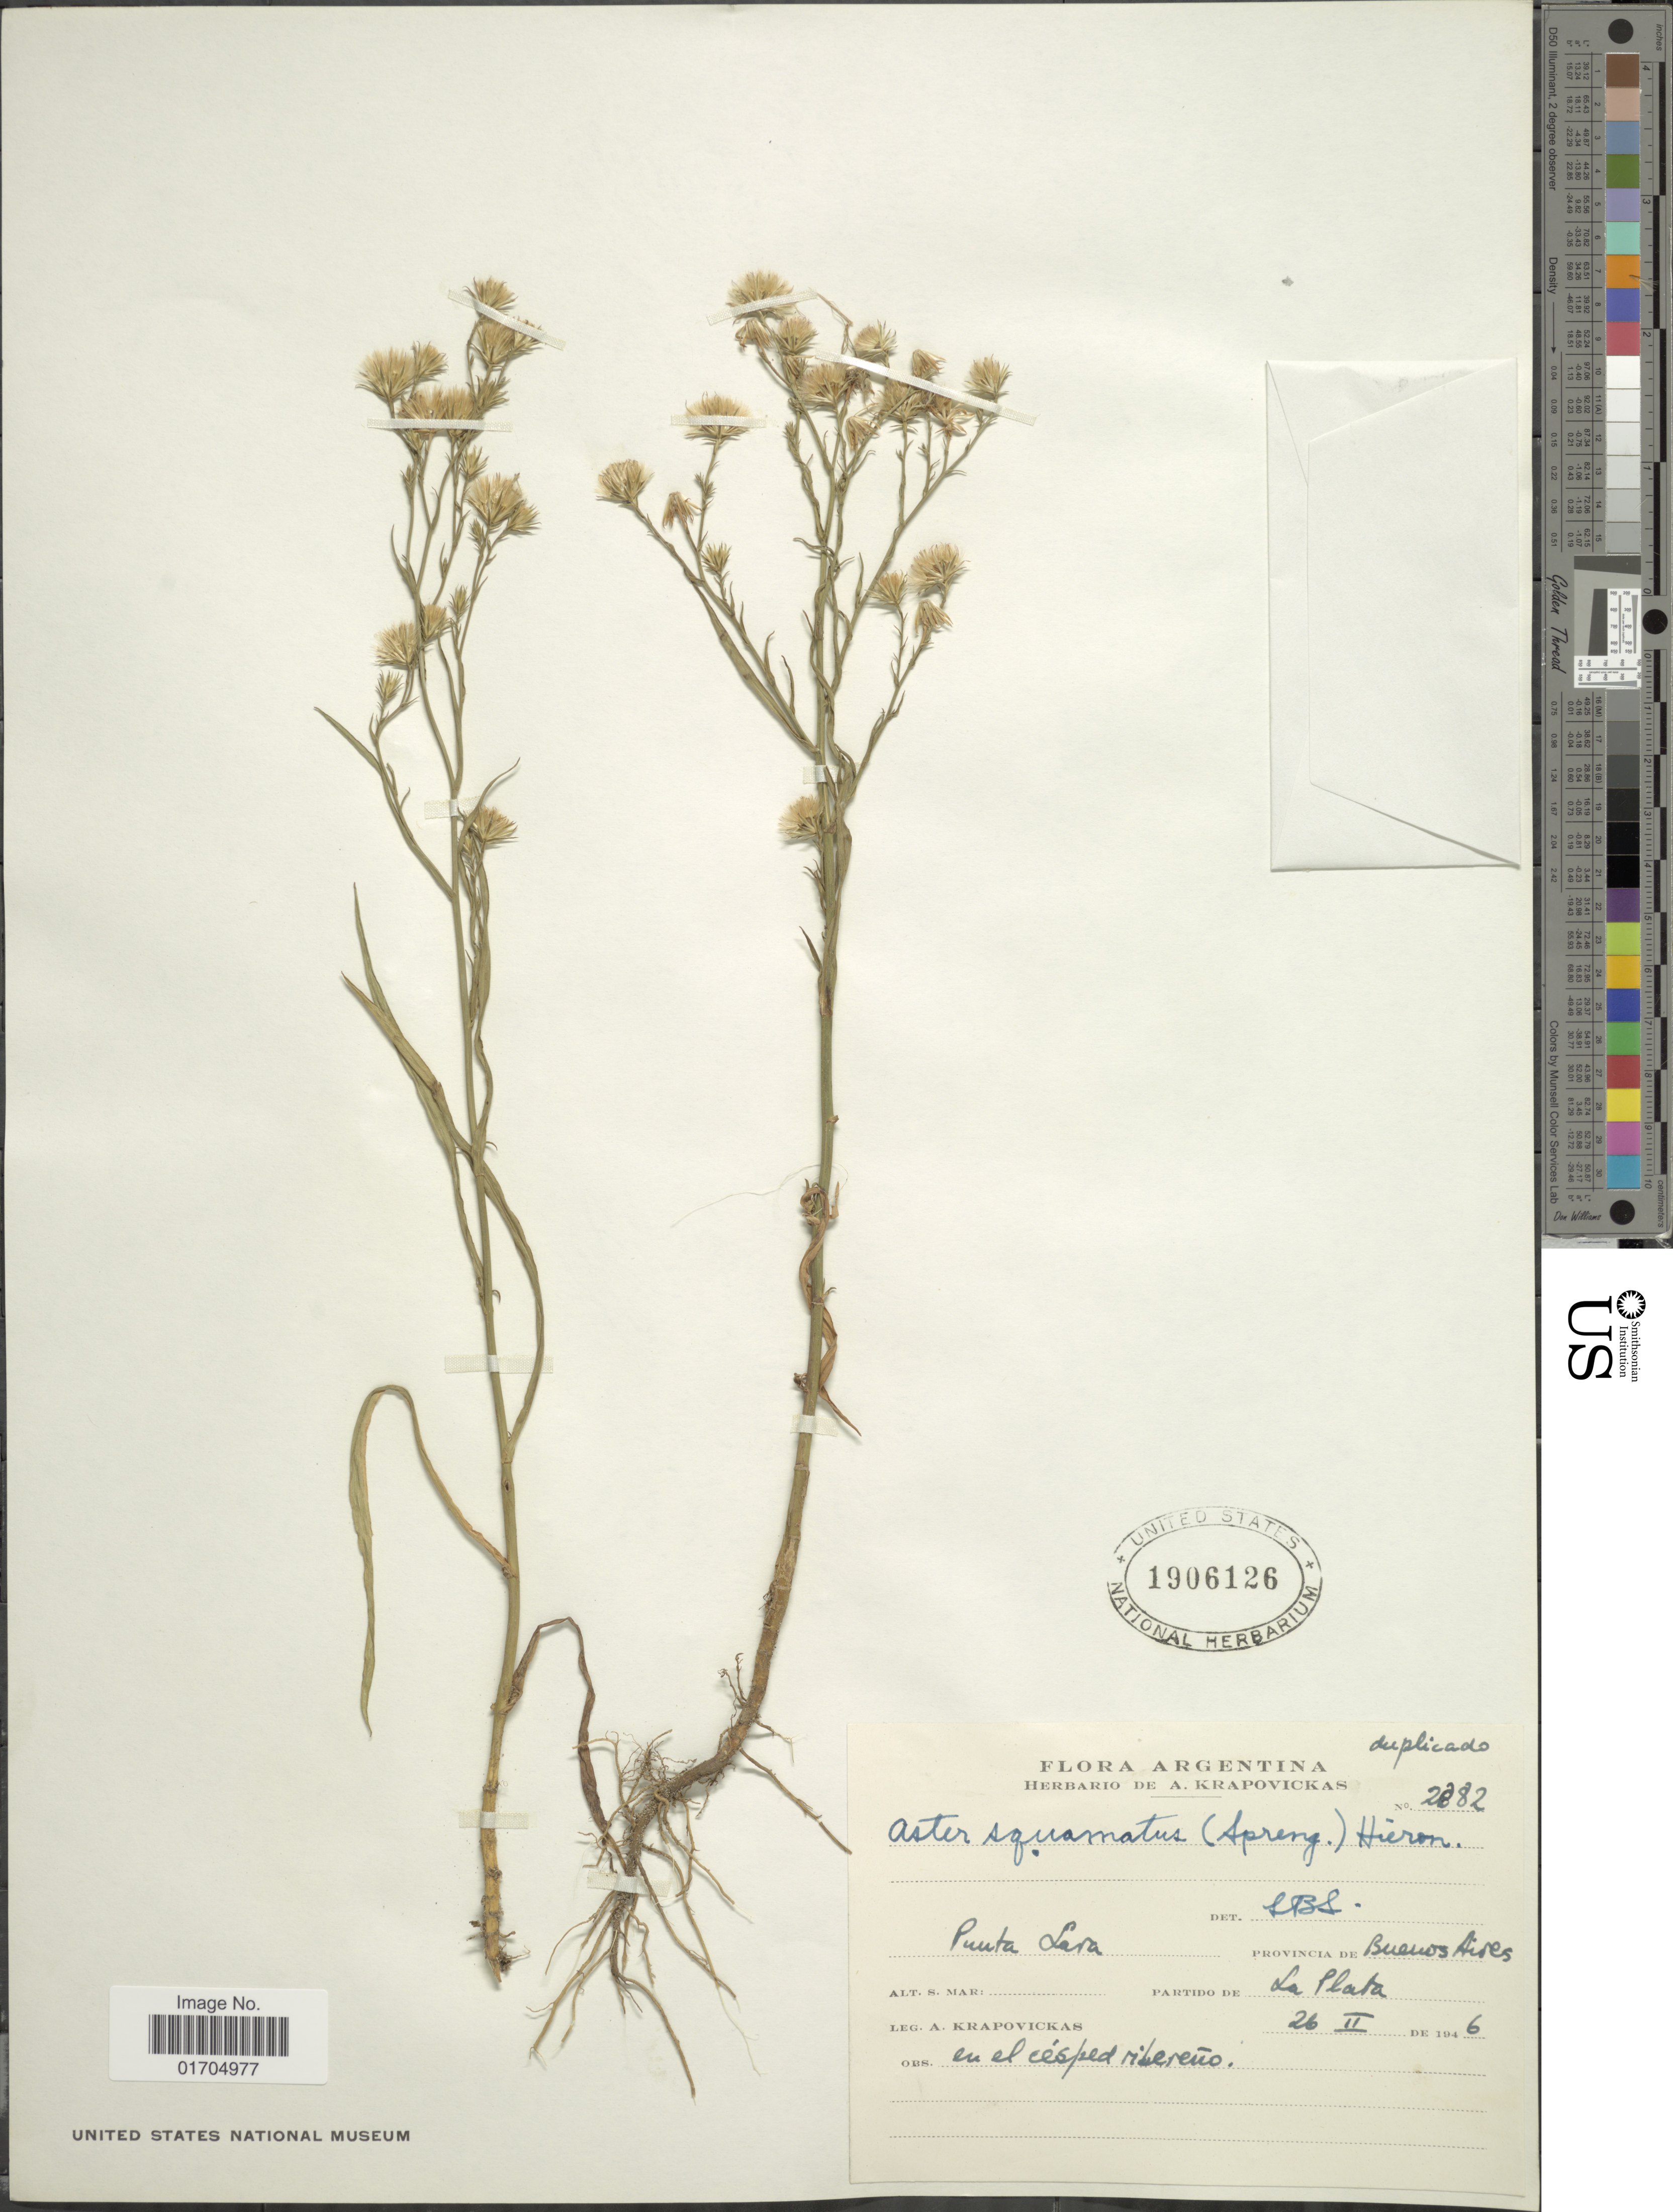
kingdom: Plantae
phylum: Tracheophyta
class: Magnoliopsida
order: Asterales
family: Asteraceae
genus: Symphyotrichum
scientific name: Symphyotrichum squamatum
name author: (Spreng.) G.L. Nesom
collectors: A. Krapovickas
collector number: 2882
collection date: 1946-02-26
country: Argentina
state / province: Buenos Aires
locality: Punta Lara, La Plata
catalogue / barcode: US 1906126